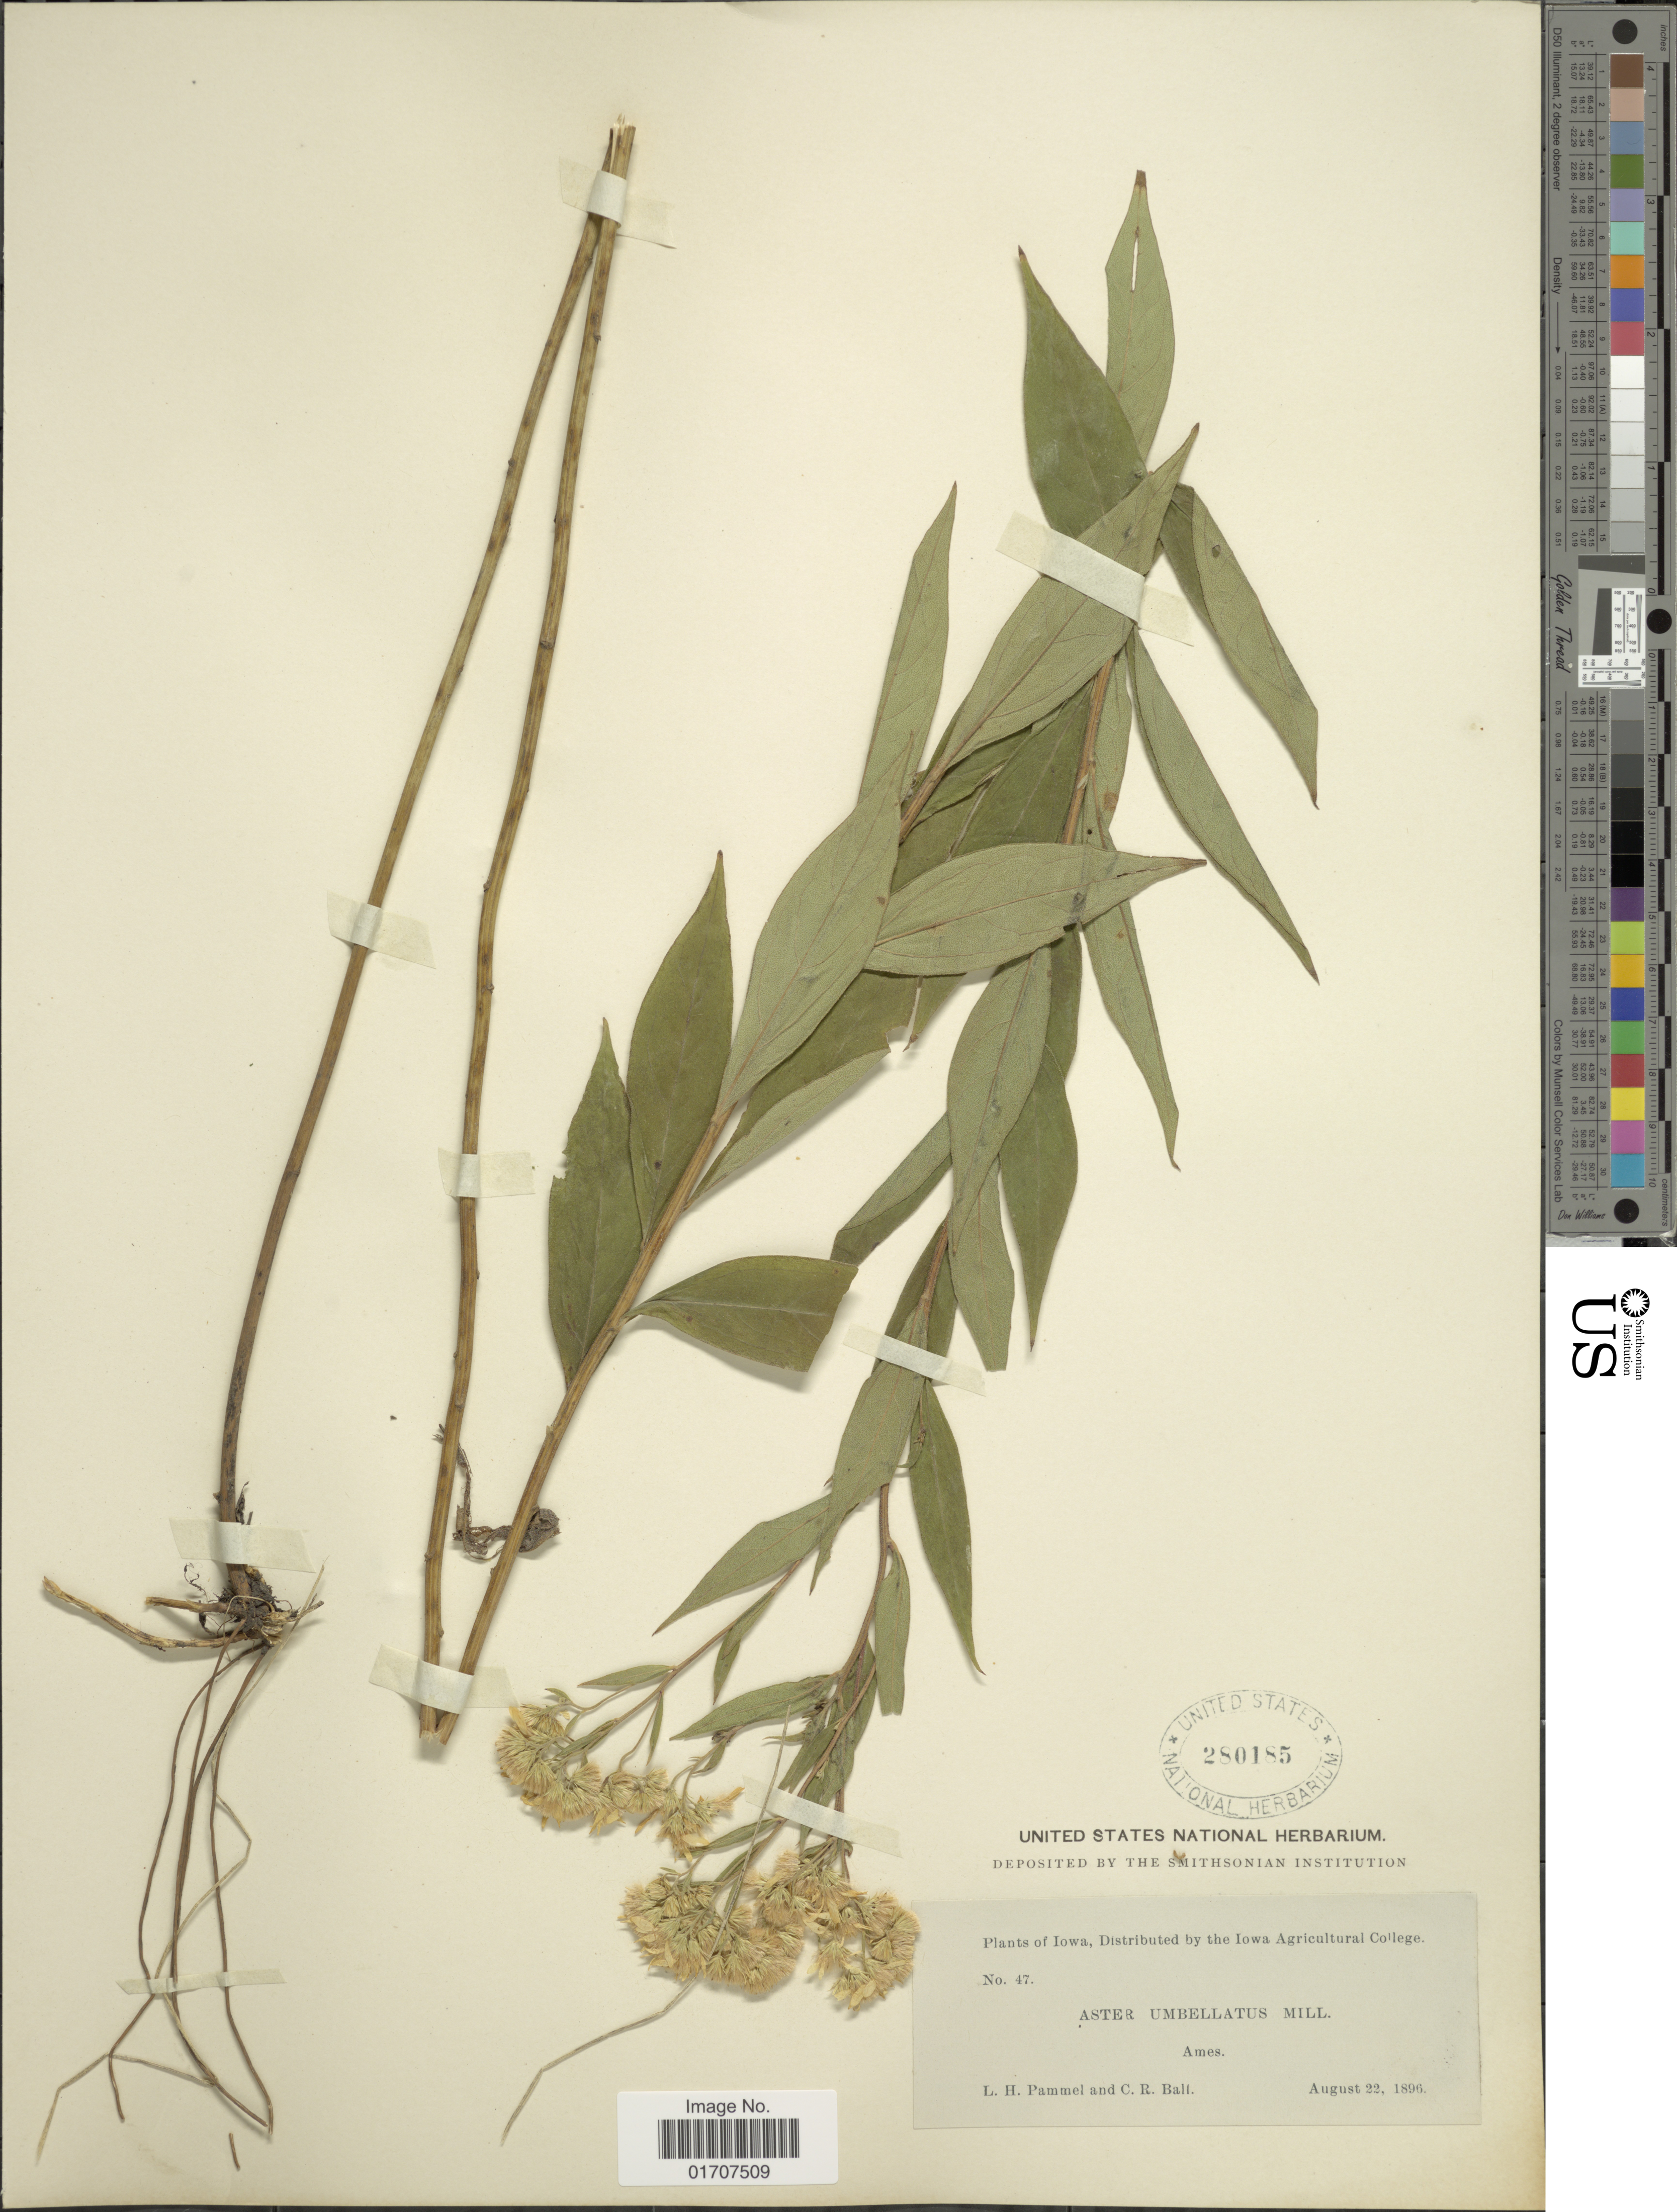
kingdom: Plantae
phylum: Tracheophyta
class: Magnoliopsida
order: Asterales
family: Asteraceae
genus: Doellingeria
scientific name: Doellingeria umbellata var. pubens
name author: (A. Gray) Britton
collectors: L. Pammel & C. R. Ball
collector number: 47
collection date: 1896-08-22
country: United States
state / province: Iowa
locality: Ames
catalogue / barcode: US 280185